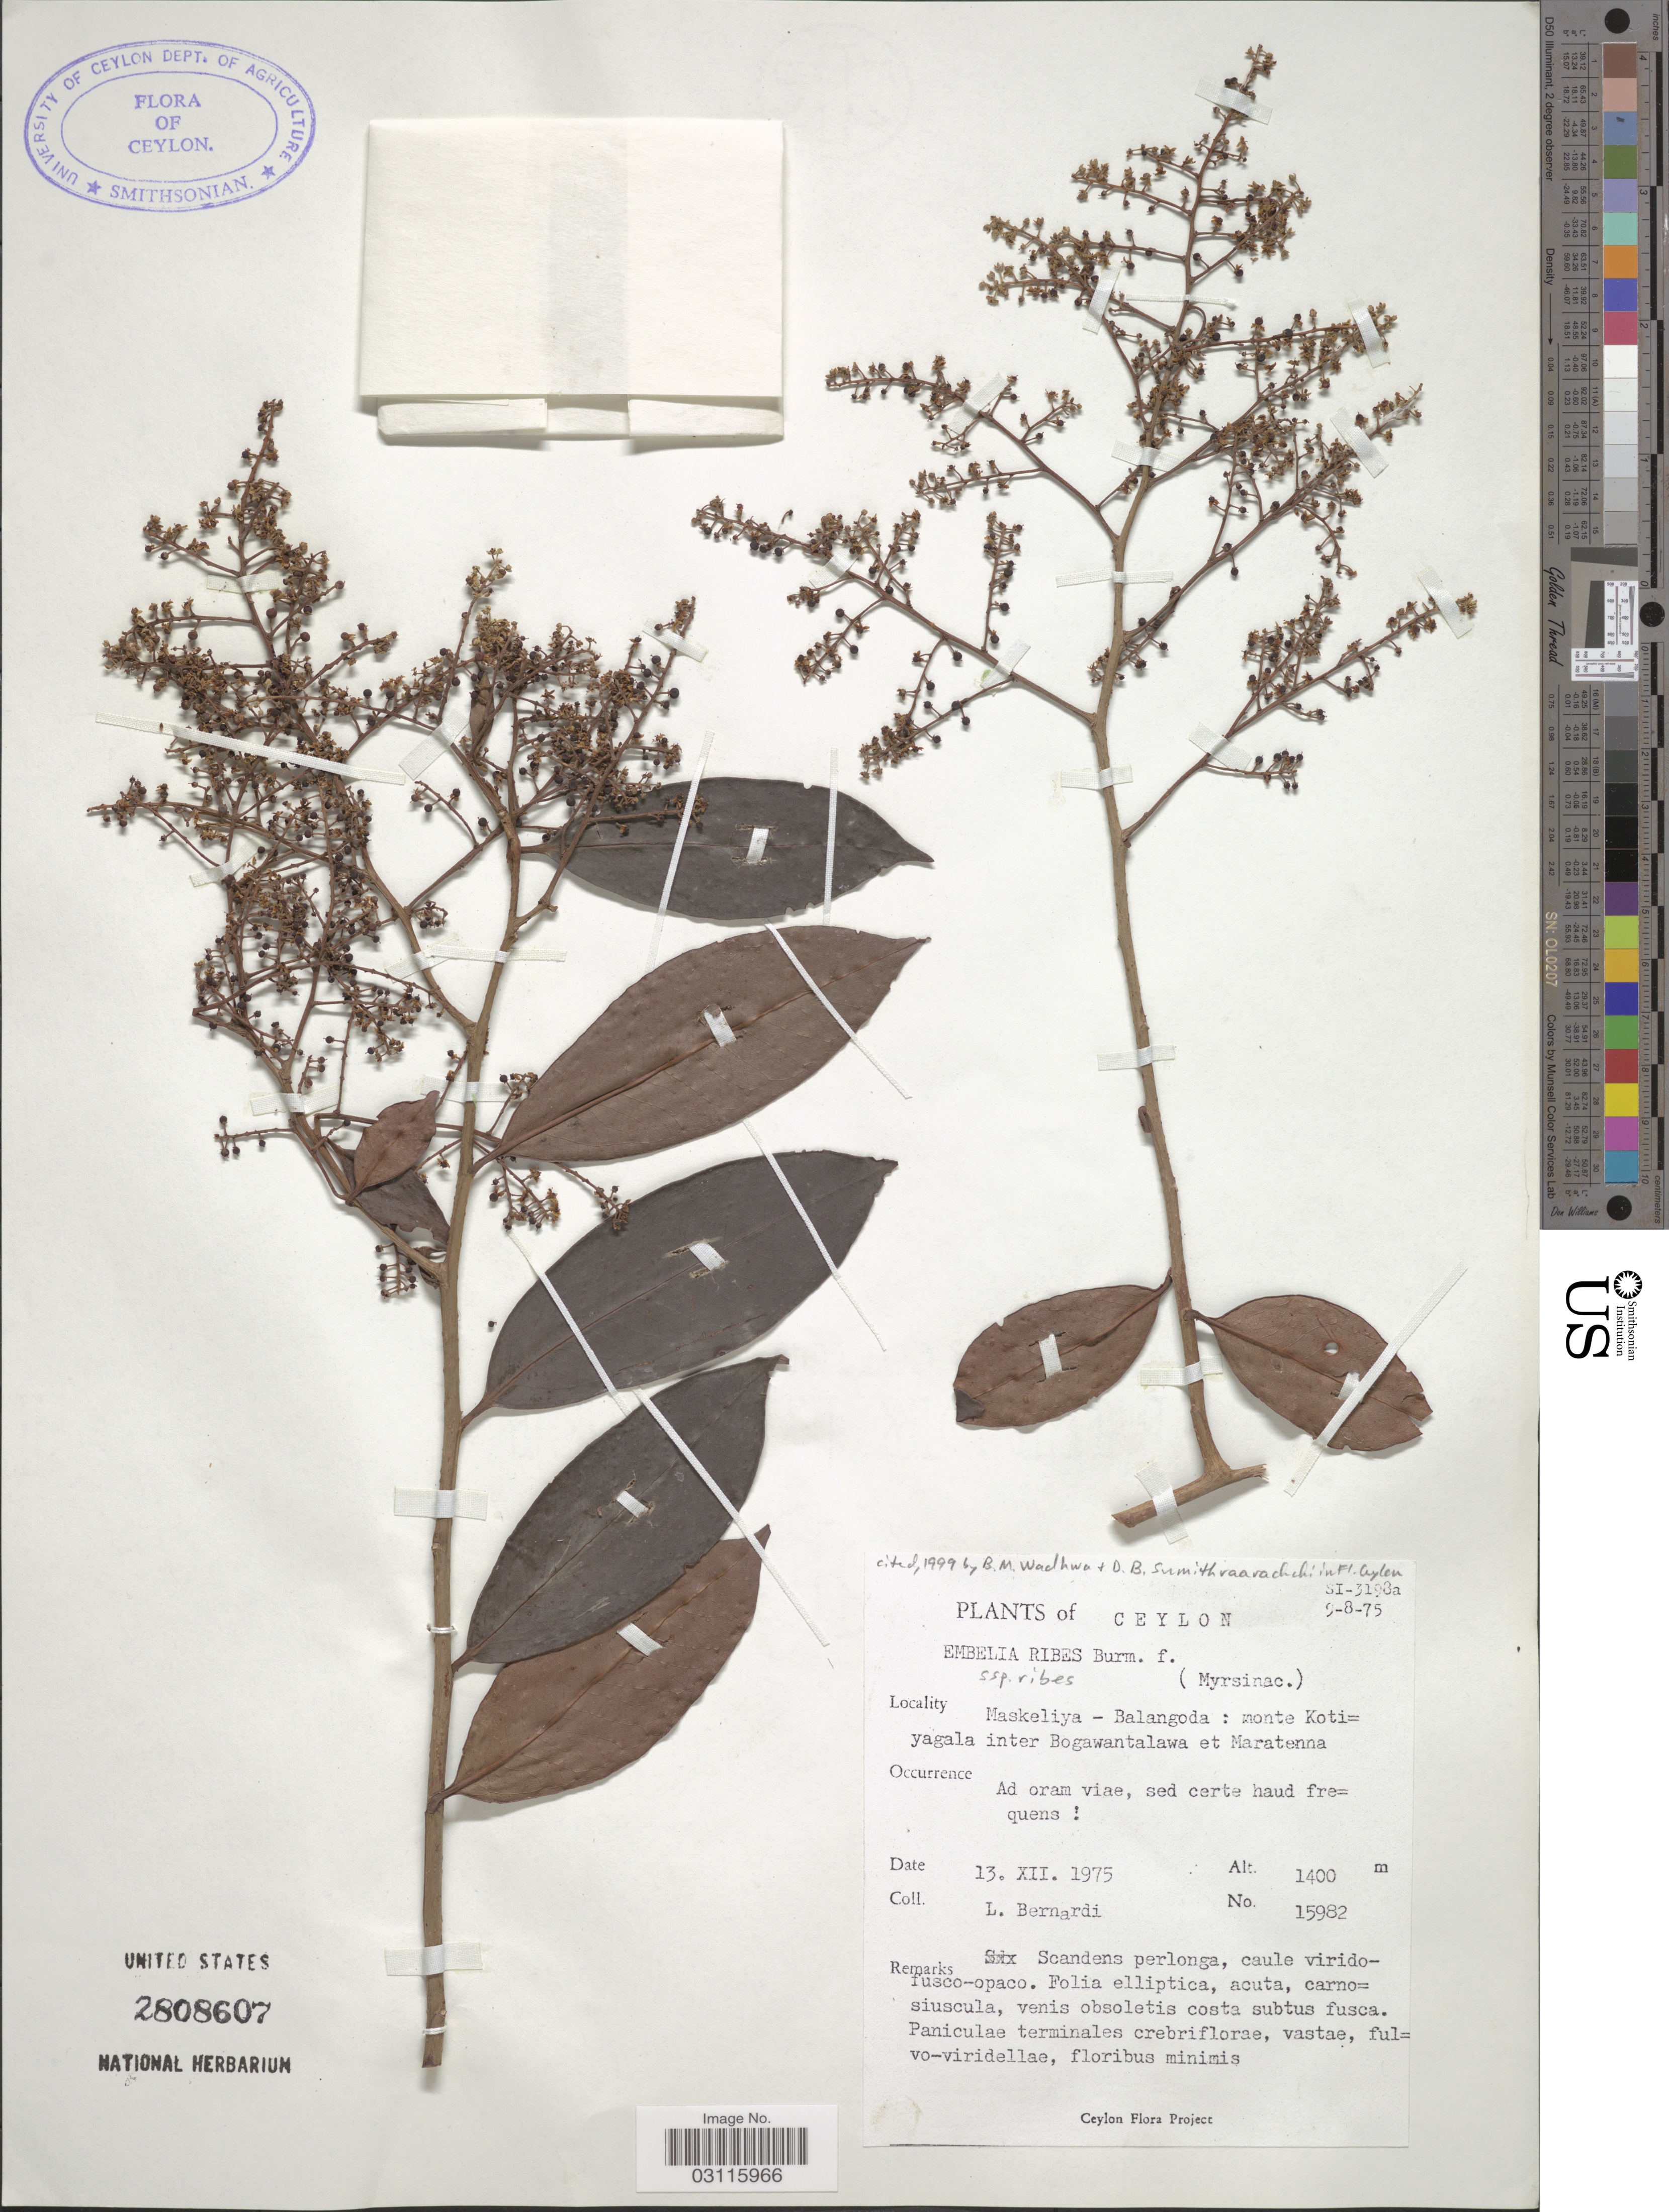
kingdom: Plantae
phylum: Tracheophyta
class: Magnoliopsida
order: Ericales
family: Primulaceae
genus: Embelia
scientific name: Embelia ribes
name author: Burm. f.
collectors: L. Bernardi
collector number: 15982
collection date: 1975-12-13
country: Sri Lanka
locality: Ceylon, Maskeliya-Balangoda: monte Koti= yagala inter Bogawantalawa et Maratenna.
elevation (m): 1400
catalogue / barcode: US 2808607